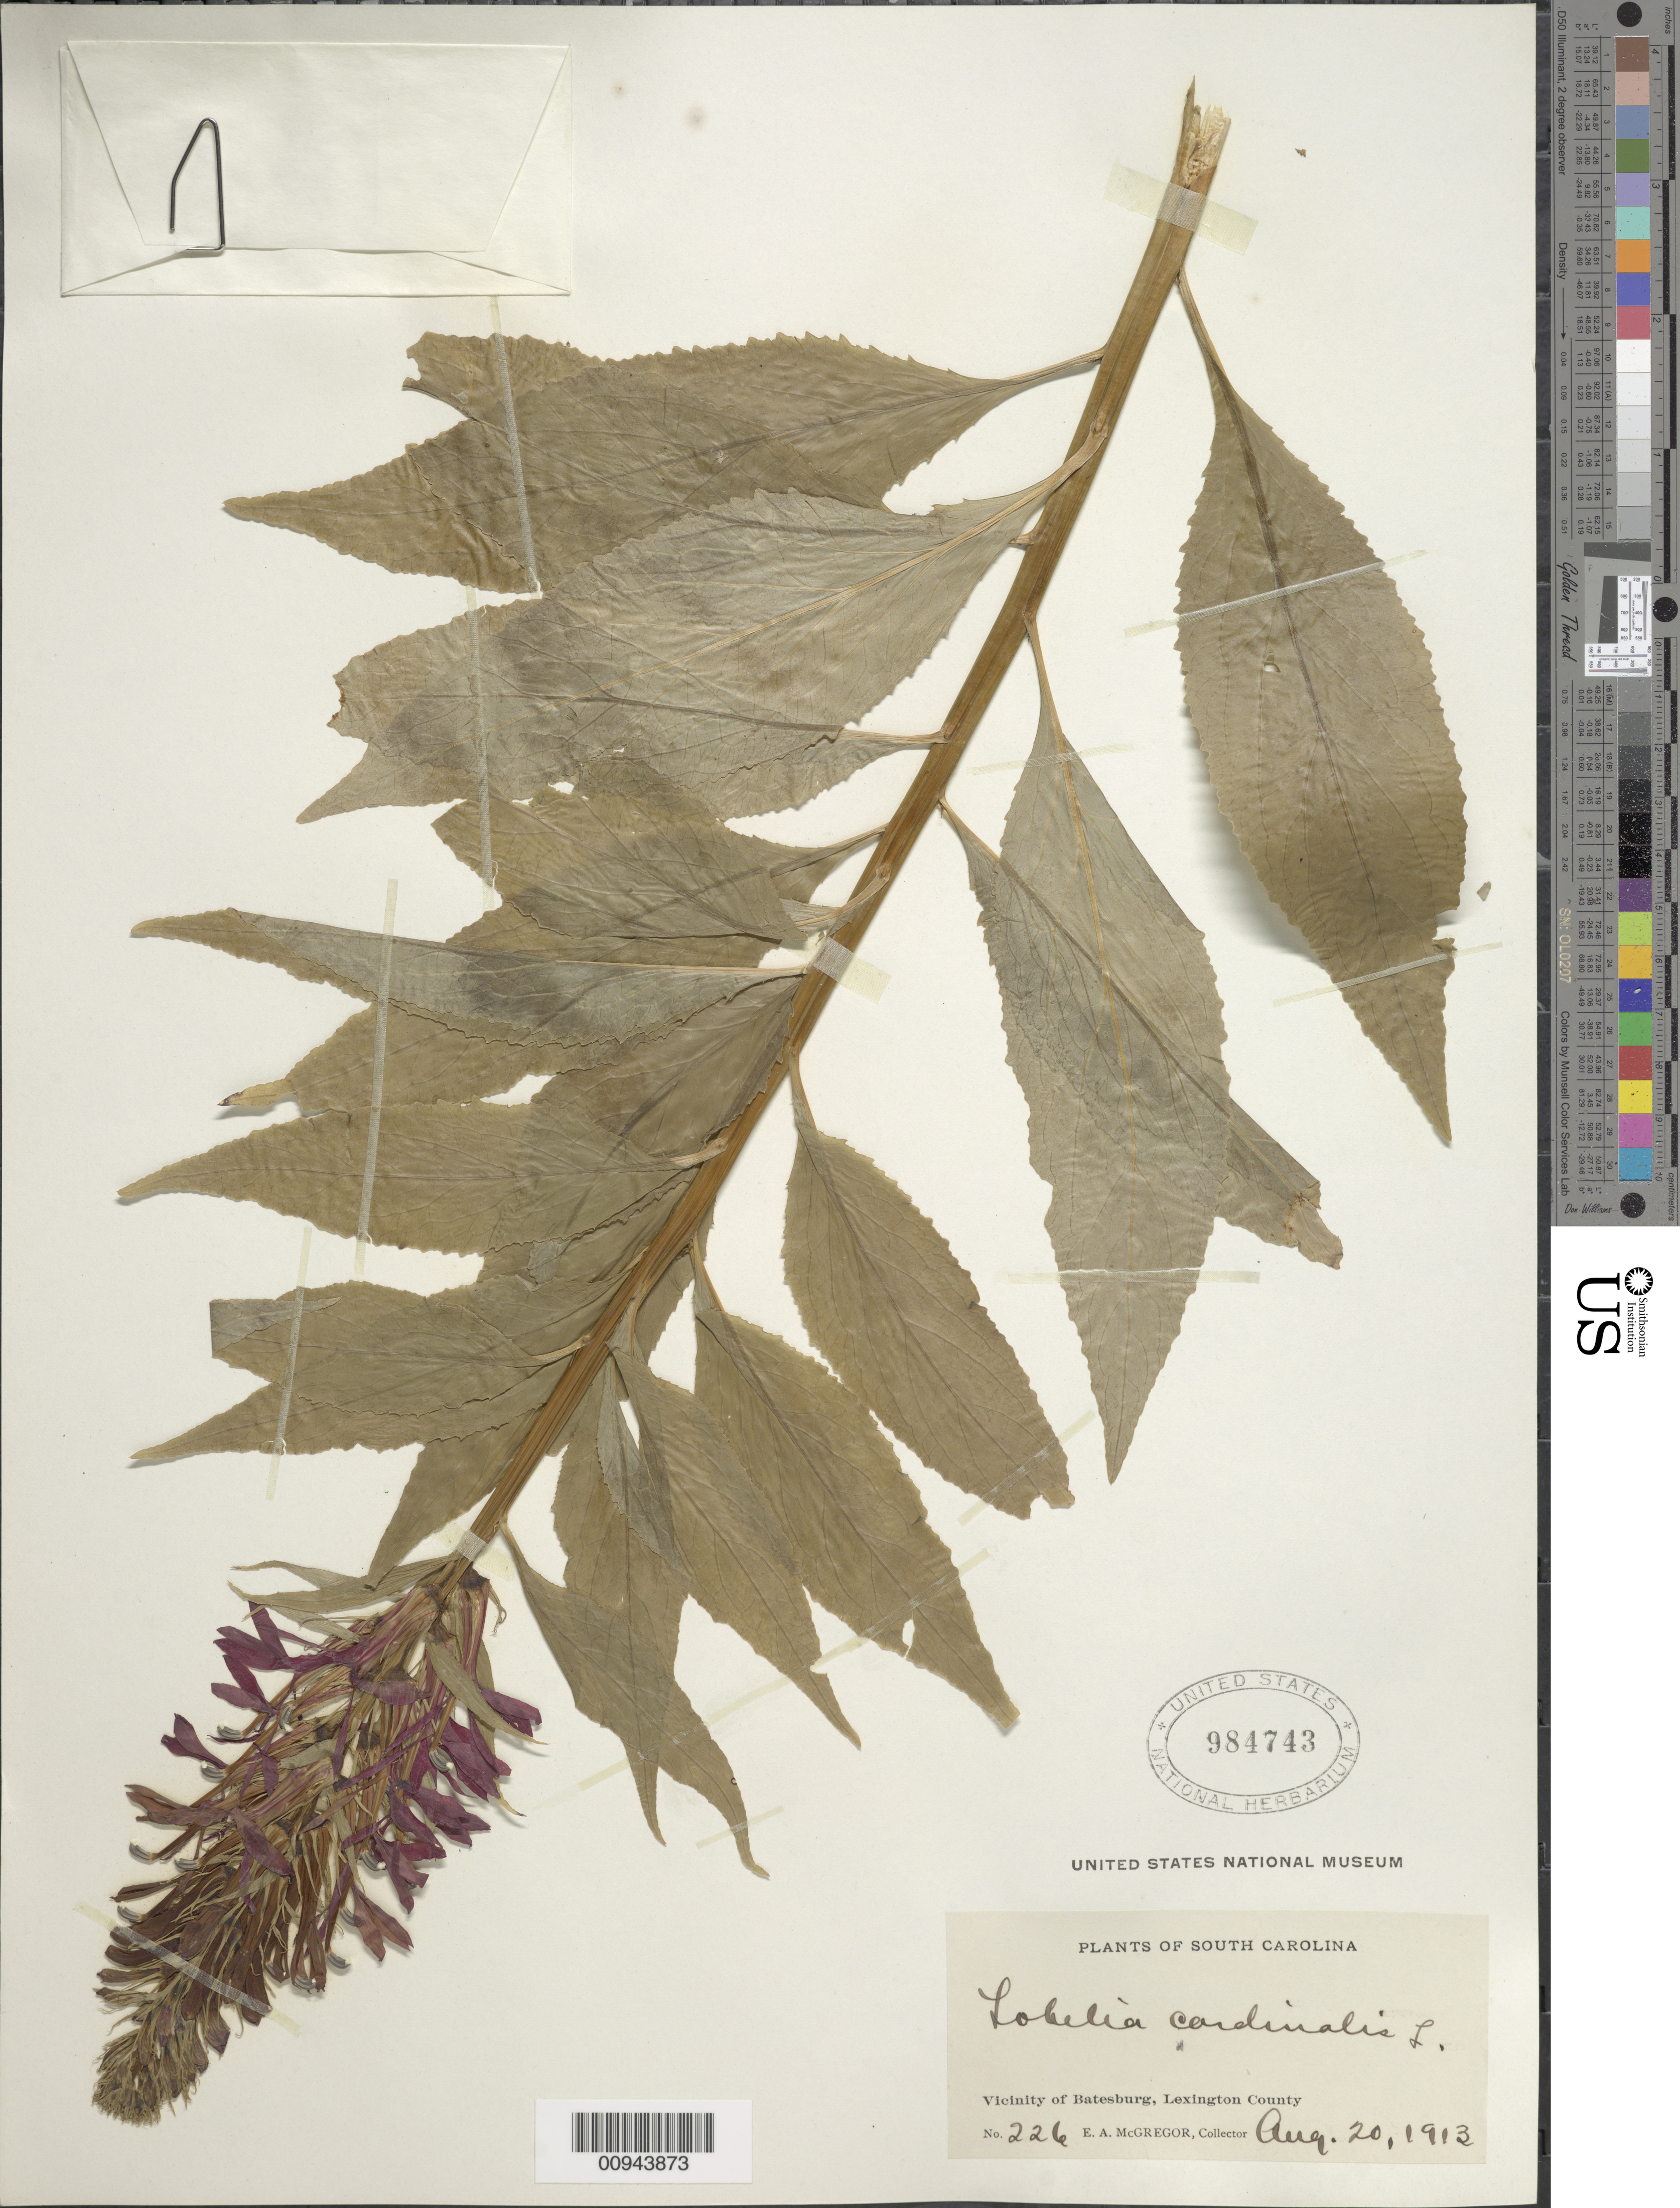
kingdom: Plantae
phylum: Tracheophyta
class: Magnoliopsida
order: Asterales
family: Campanulaceae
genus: Lobelia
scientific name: Lobelia cardinalis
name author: L.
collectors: E. A. McGregor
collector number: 226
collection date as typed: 20 Aug 1913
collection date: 1913-08-20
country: United States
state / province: South Carolina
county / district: Lexington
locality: Batesburg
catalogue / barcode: US 984743